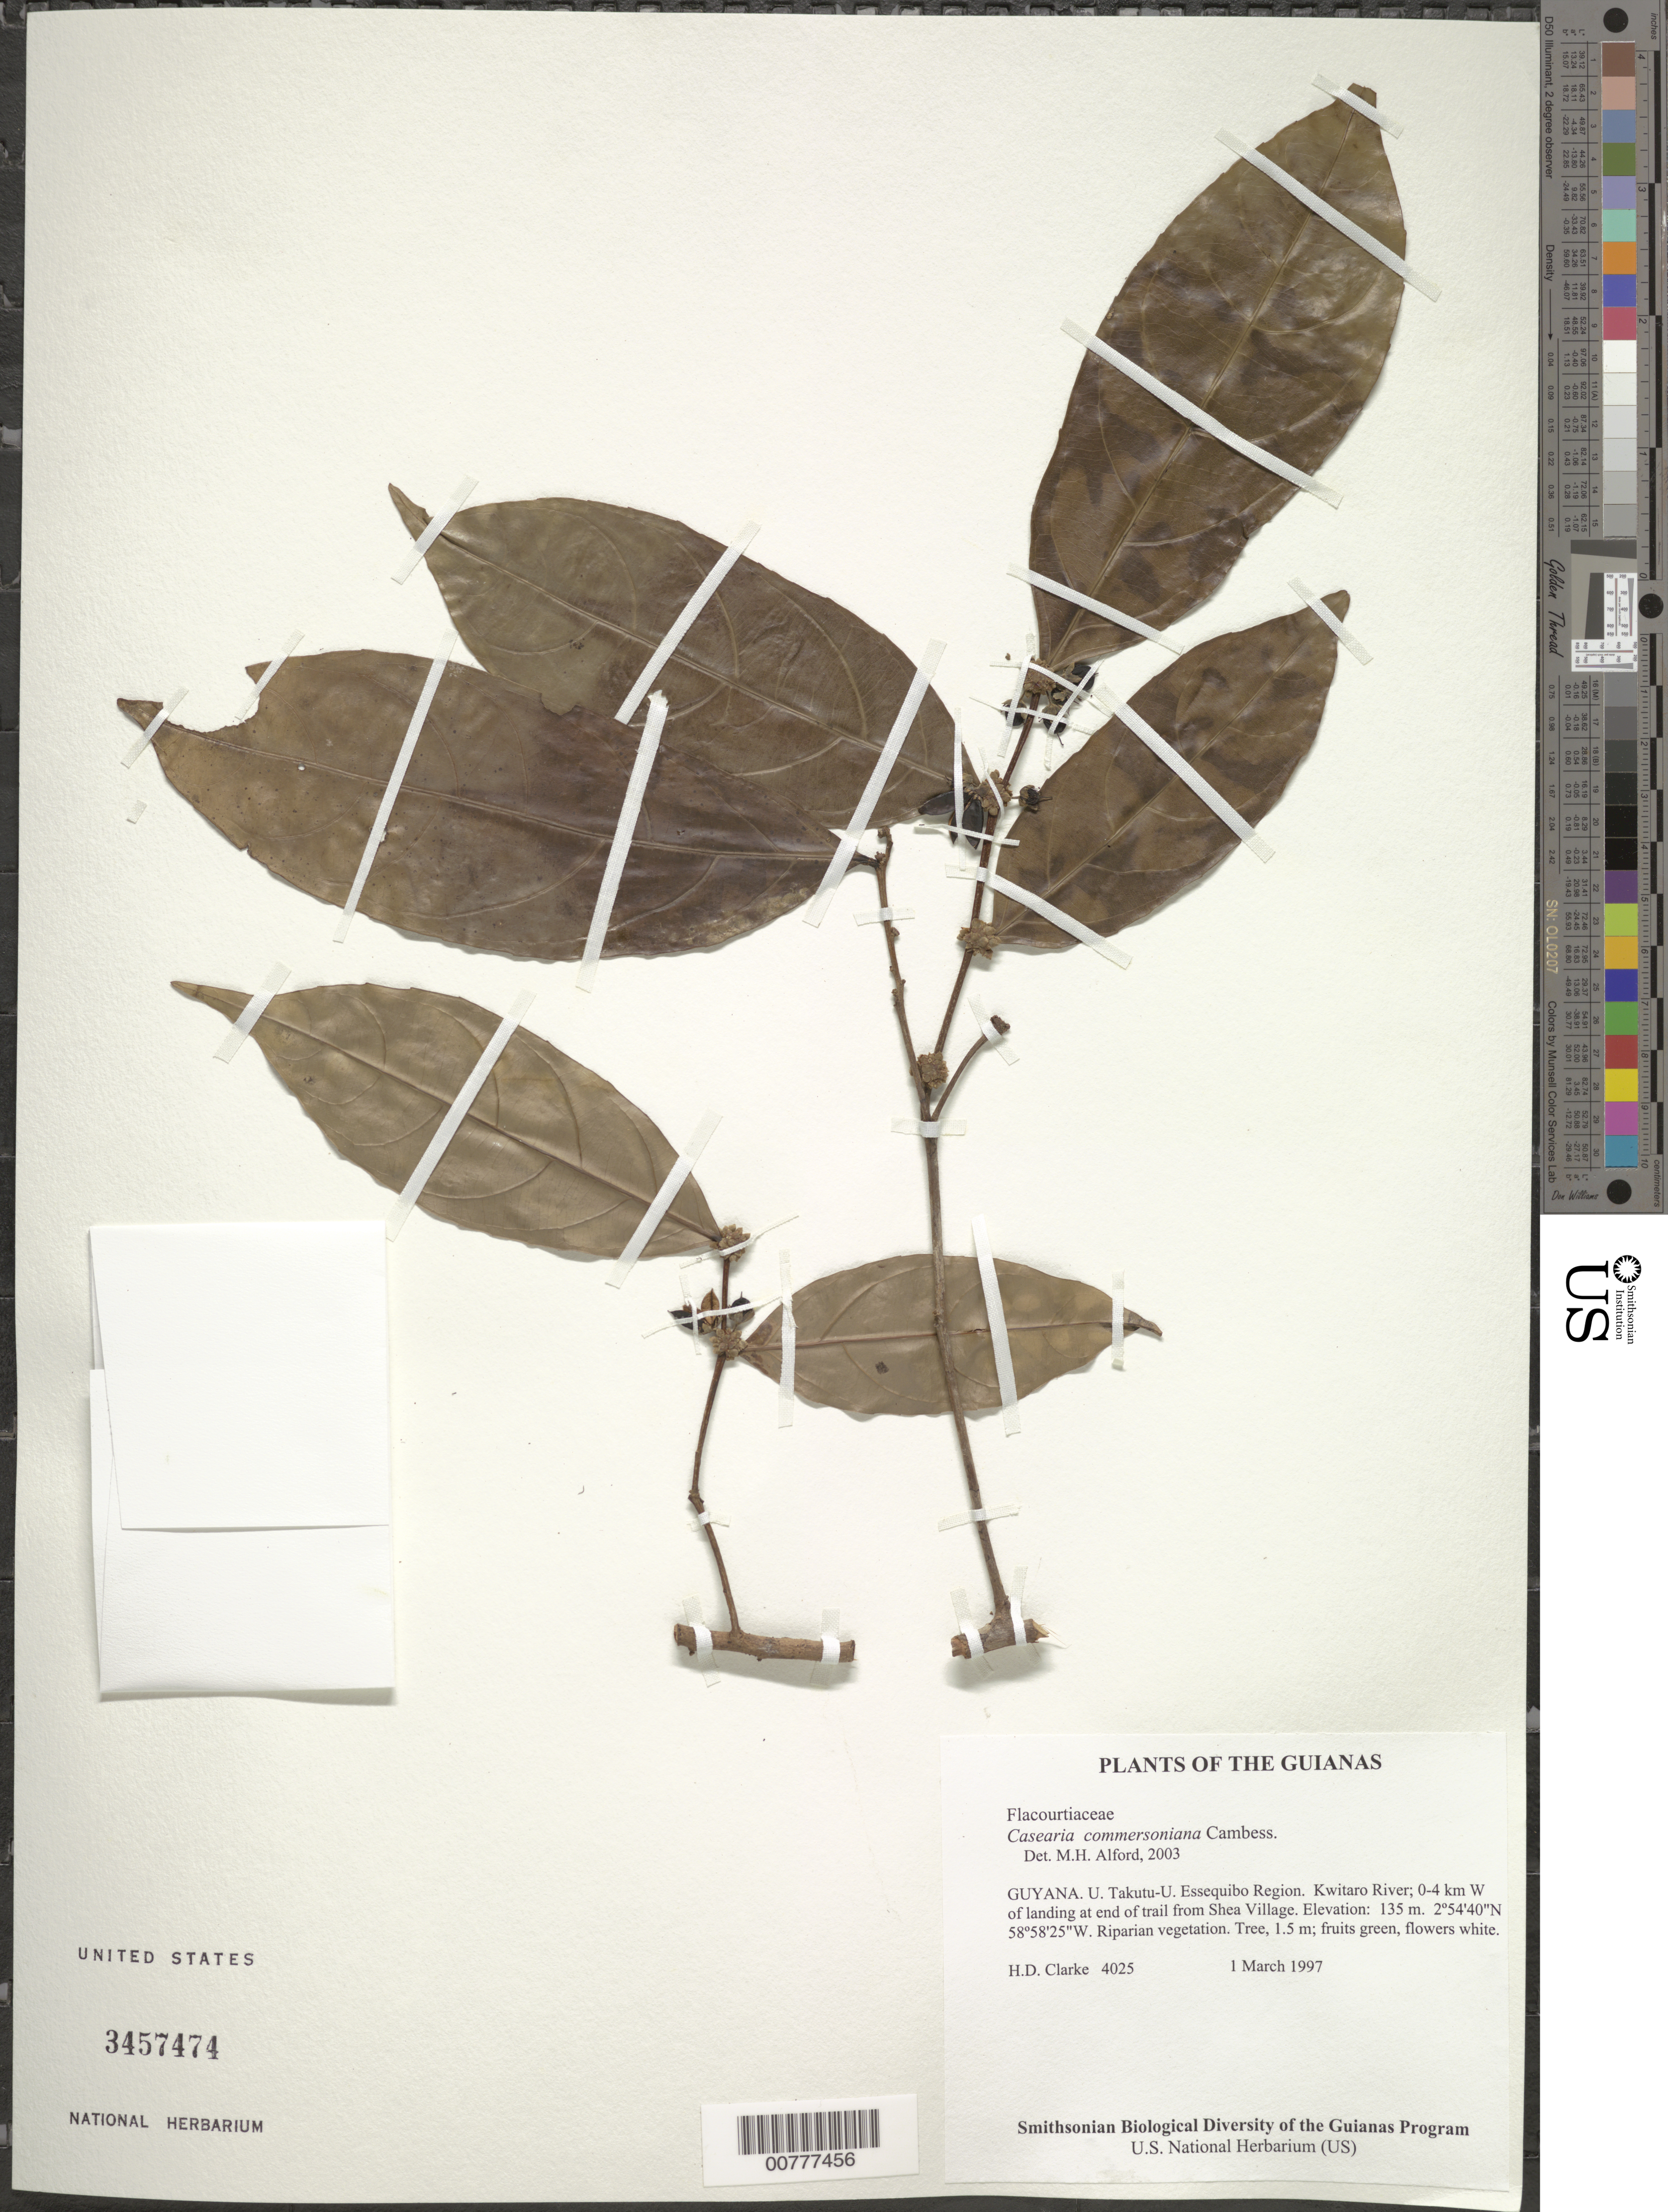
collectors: H. D. Clarke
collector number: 4025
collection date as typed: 1 March 1997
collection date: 1997-03-01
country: Guyana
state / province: U. Takutu-U. Essequibo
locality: Kwitaro River; 0-4 km W of landing at end of trail from Shea Village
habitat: Riparian vegetation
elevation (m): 135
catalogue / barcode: US 3457474